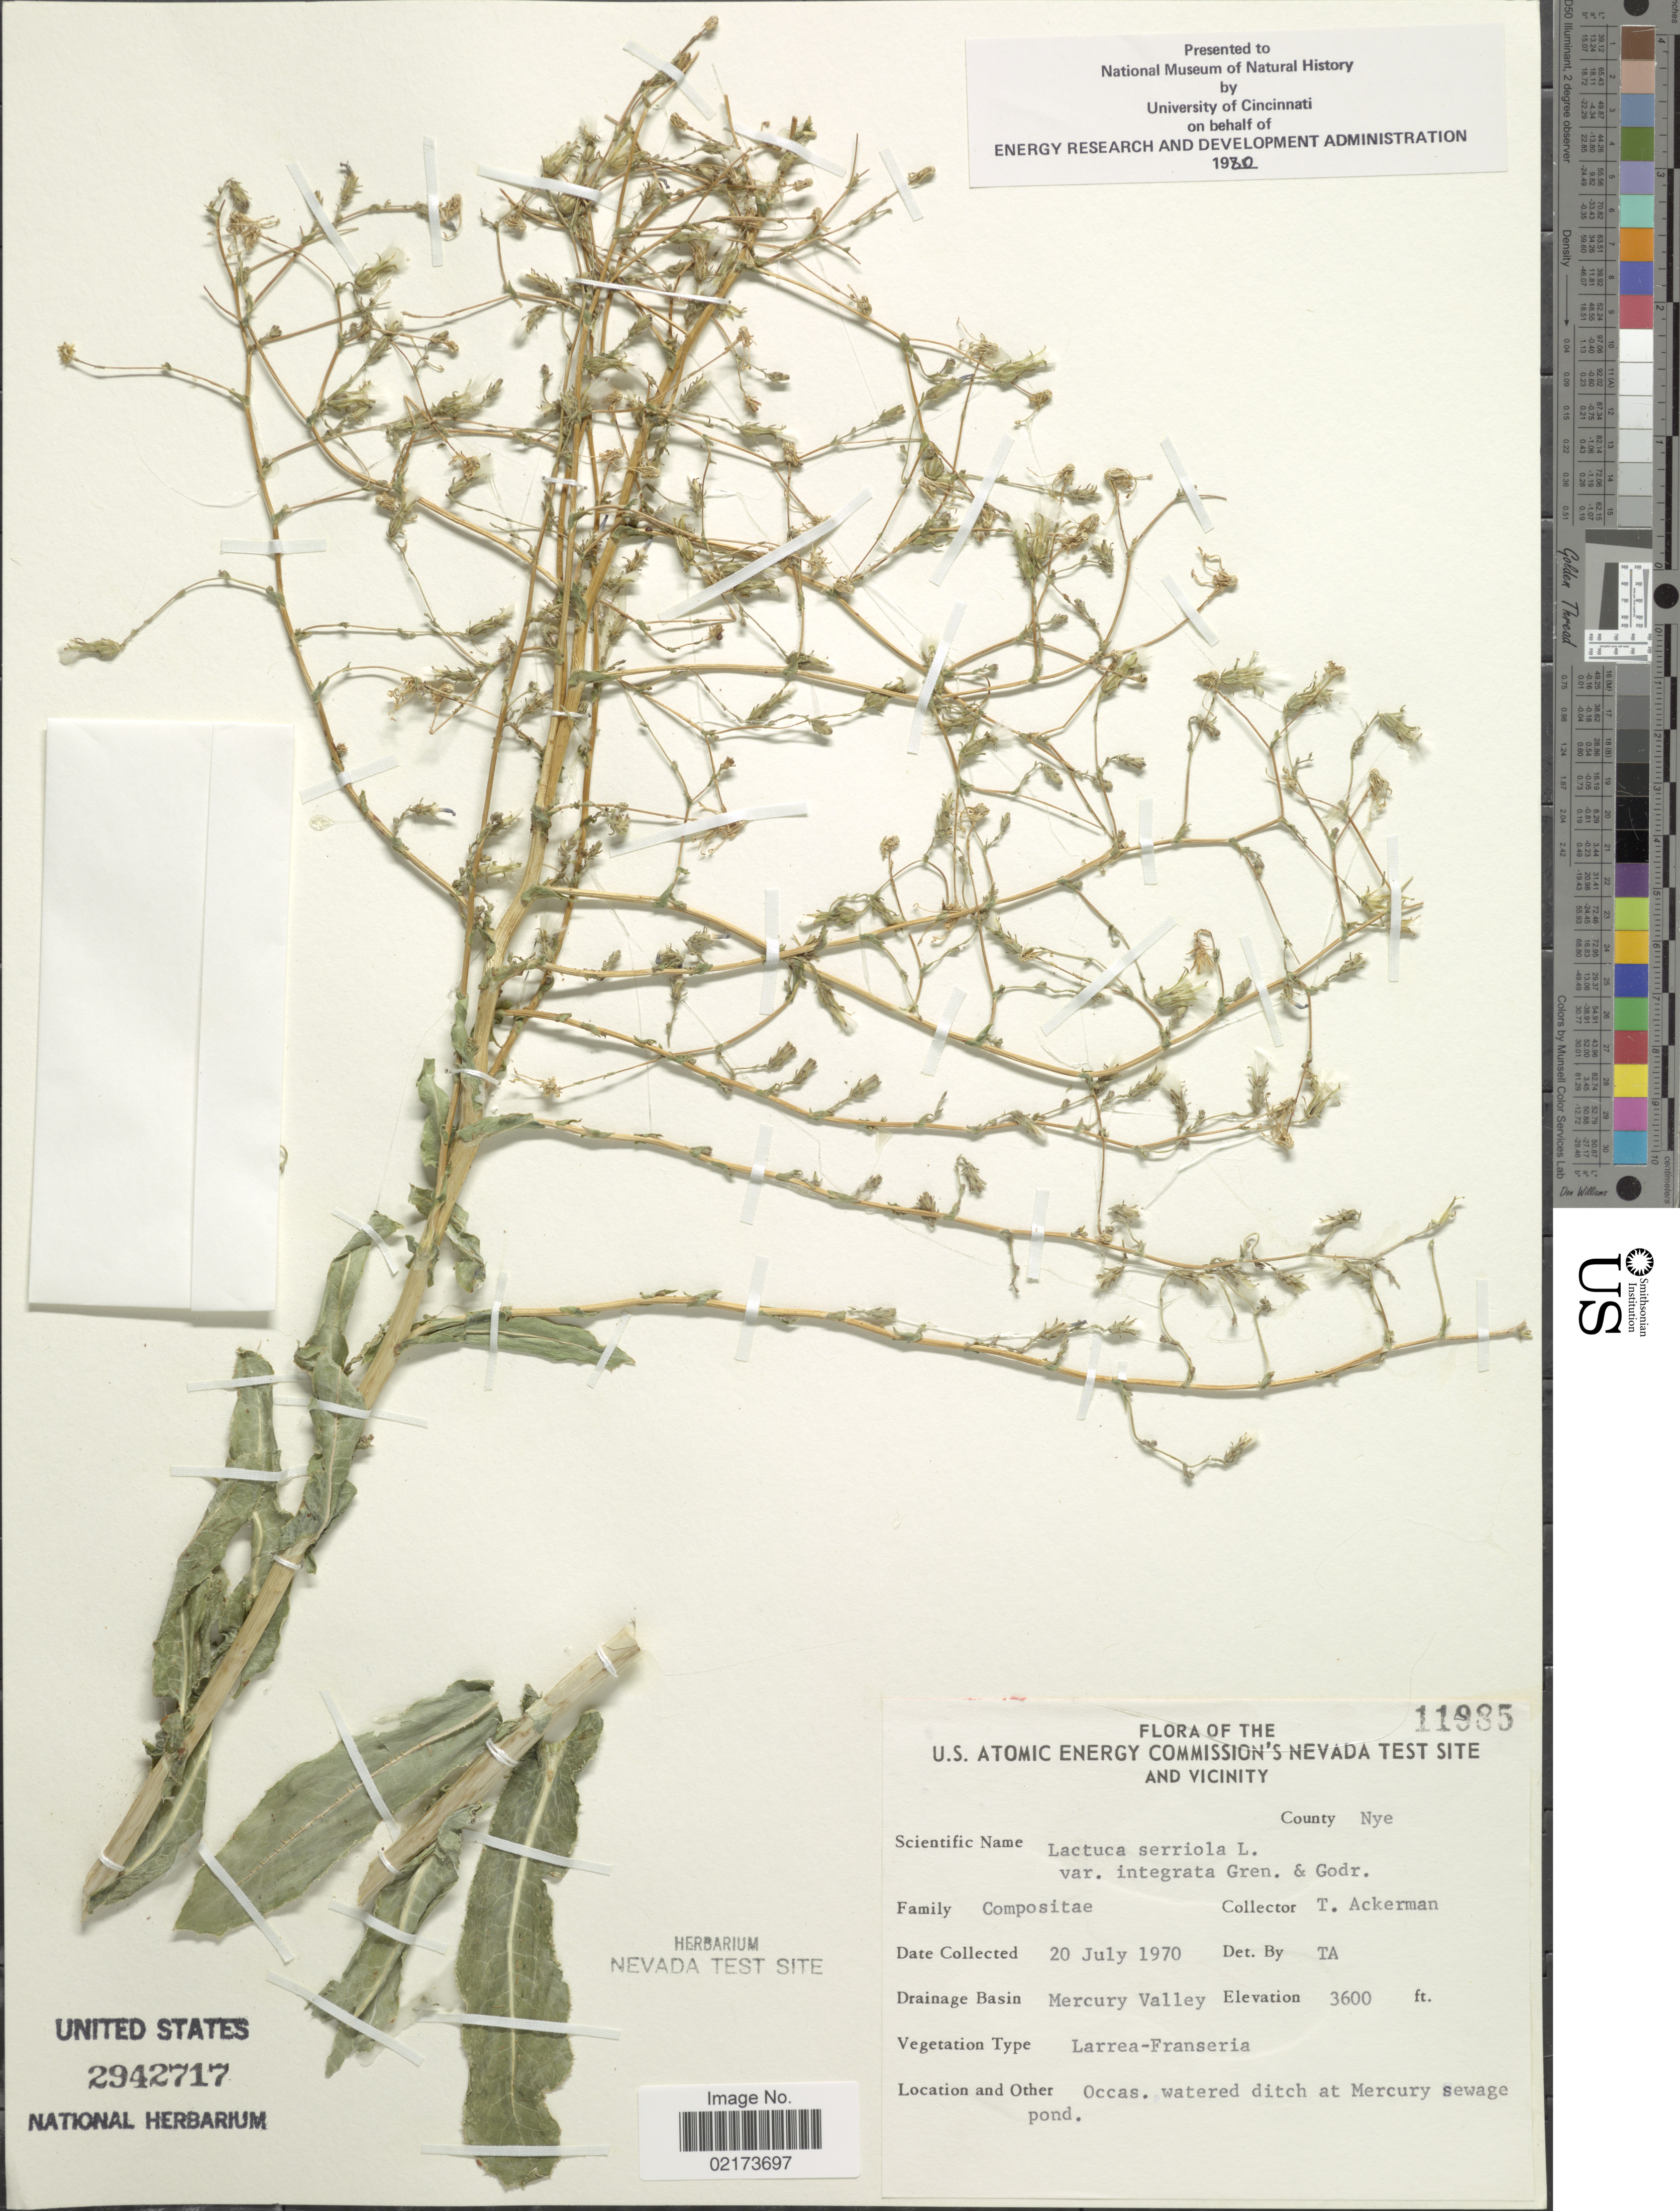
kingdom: Plantae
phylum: Tracheophyta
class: Magnoliopsida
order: Asterales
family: Asteraceae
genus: Lactuca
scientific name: Lactuca serriola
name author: L.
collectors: T. Ackerman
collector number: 11985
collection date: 1970-07-20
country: United States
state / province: Nevada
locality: U. S. Atomic Energy Commission's Nevada Test Site and Vicinity, County Nye, Mercury Valley, Mercury sewage pond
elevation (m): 1097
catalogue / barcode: US 2942717